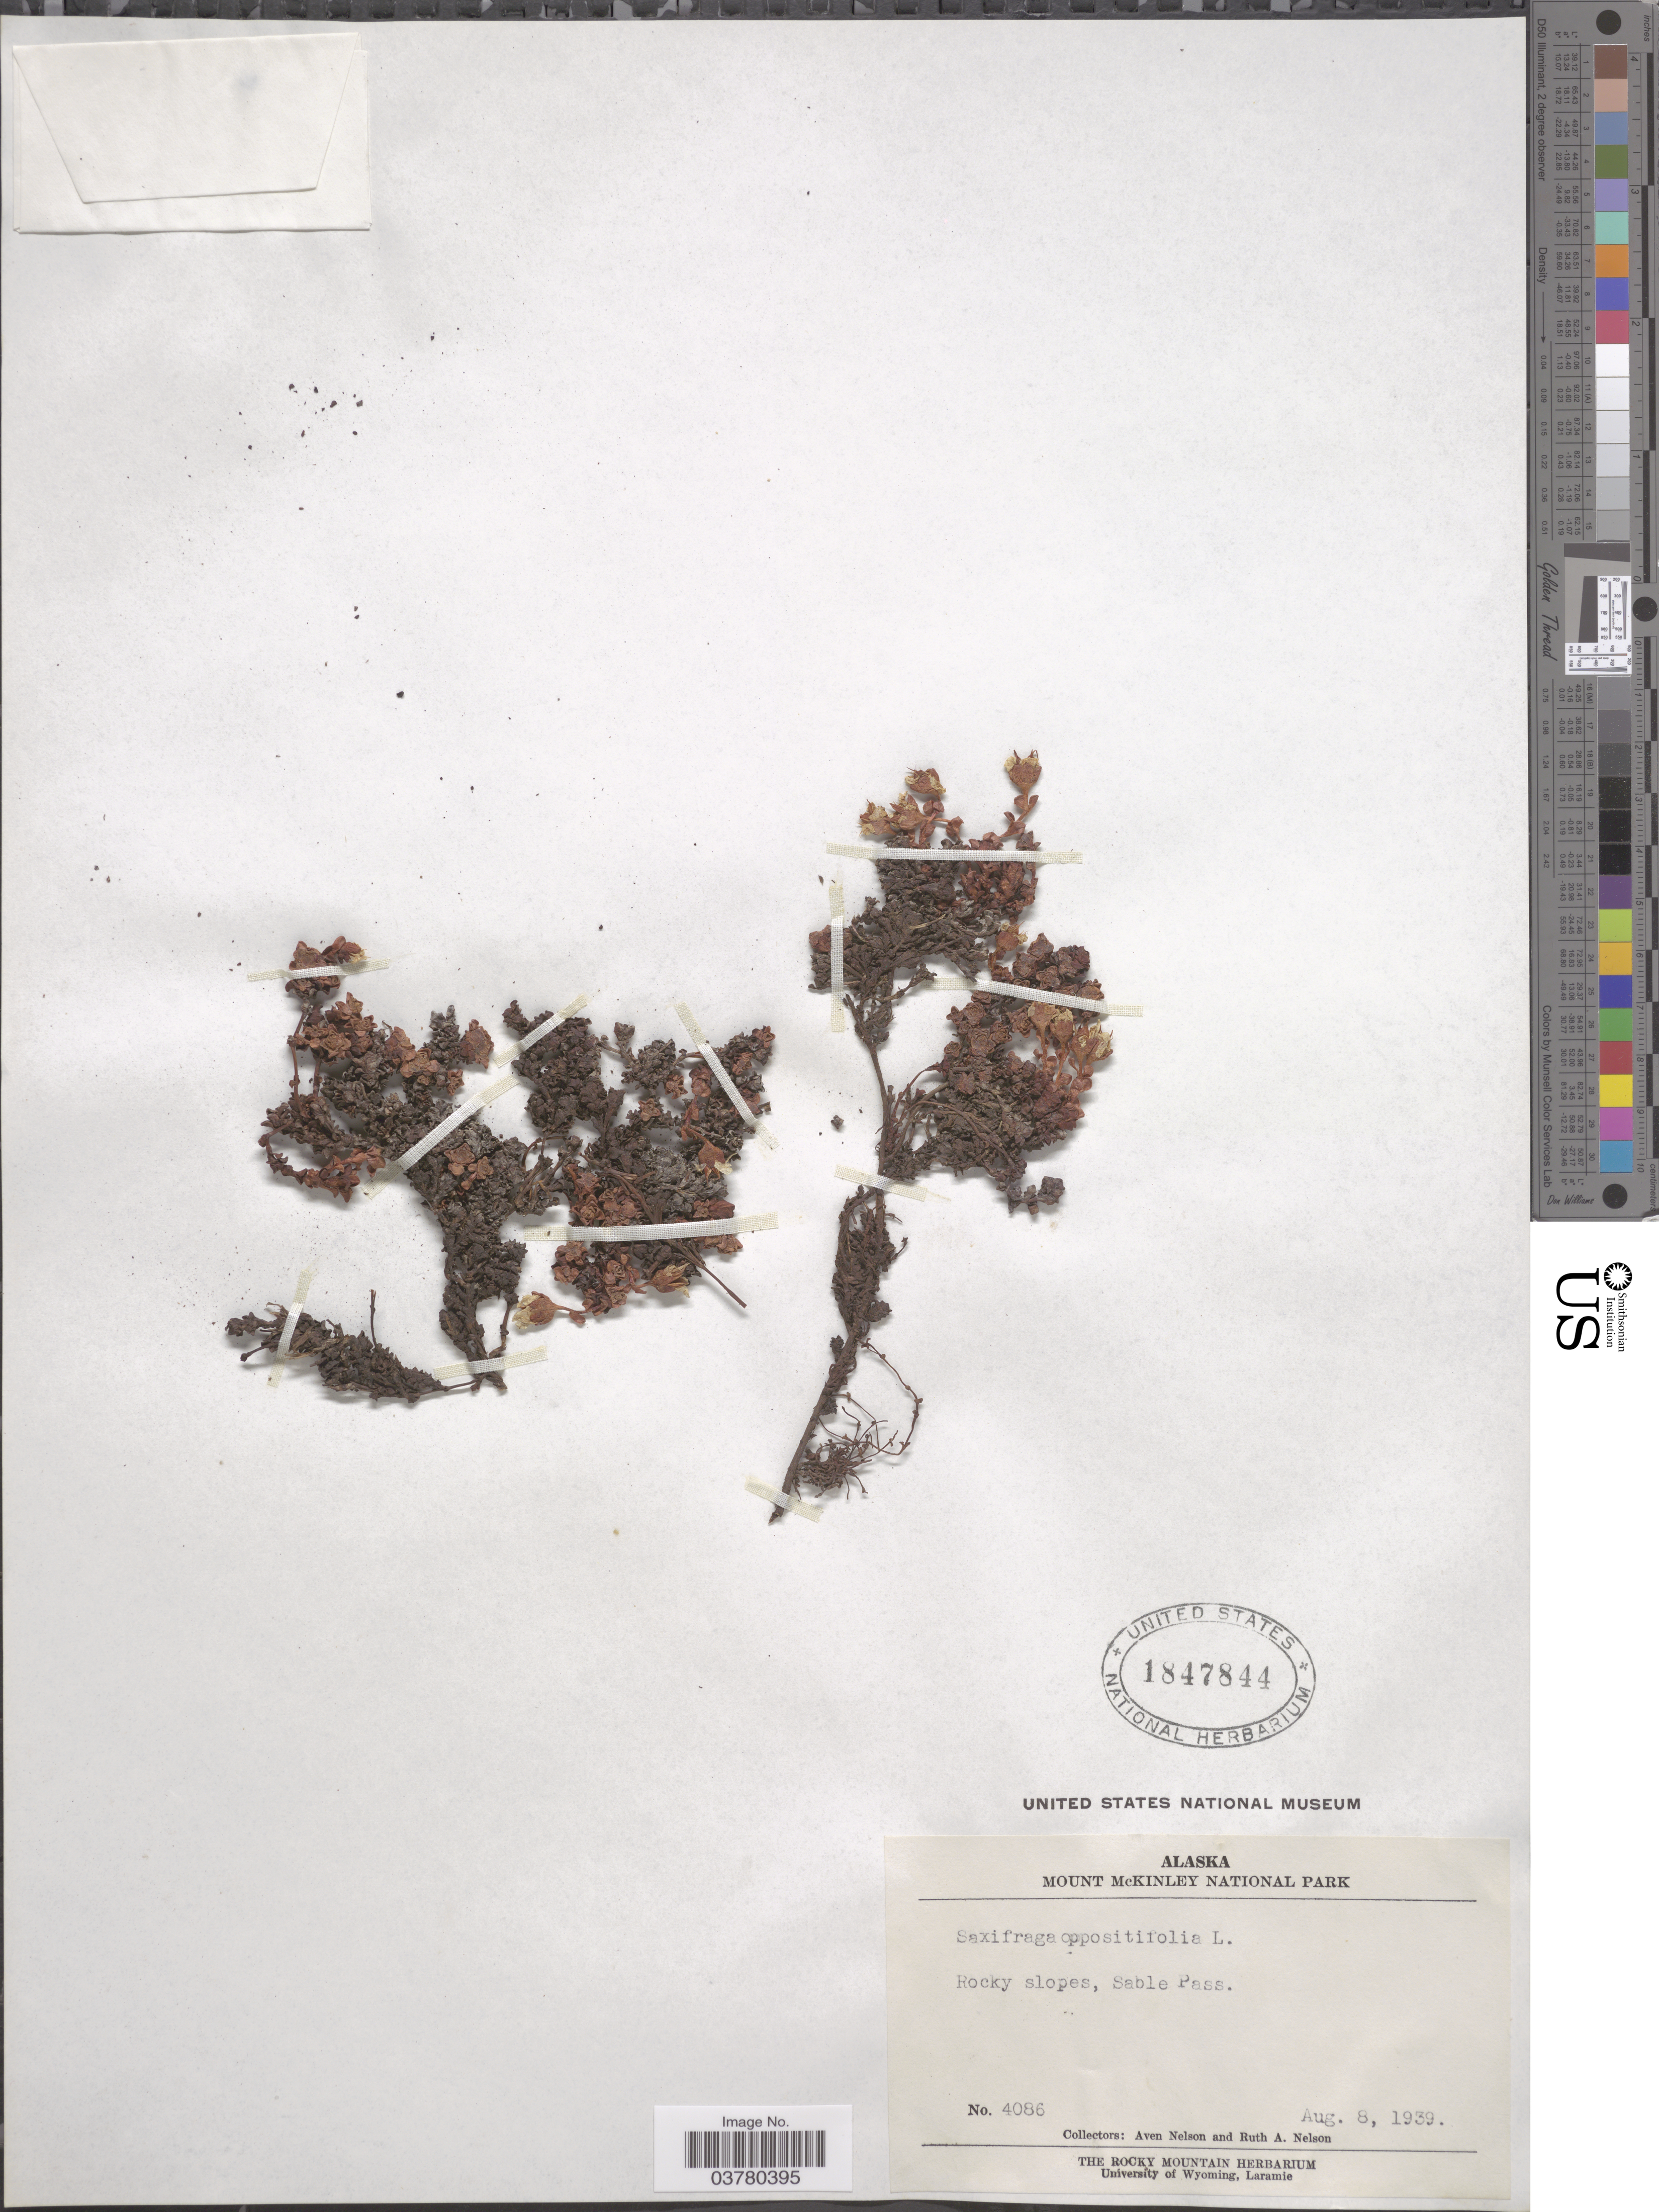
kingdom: Plantae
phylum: Tracheophyta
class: Magnoliopsida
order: Saxifragales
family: Saxifragaceae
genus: Saxifraga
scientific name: Saxifraga oppositifolia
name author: L.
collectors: A. Nelson & R. A. Nelson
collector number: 4086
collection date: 1939-08-08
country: United States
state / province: Alaska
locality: Mount McKinley National Park. Rocky slopes, Sable Pass.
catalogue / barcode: US 1847844